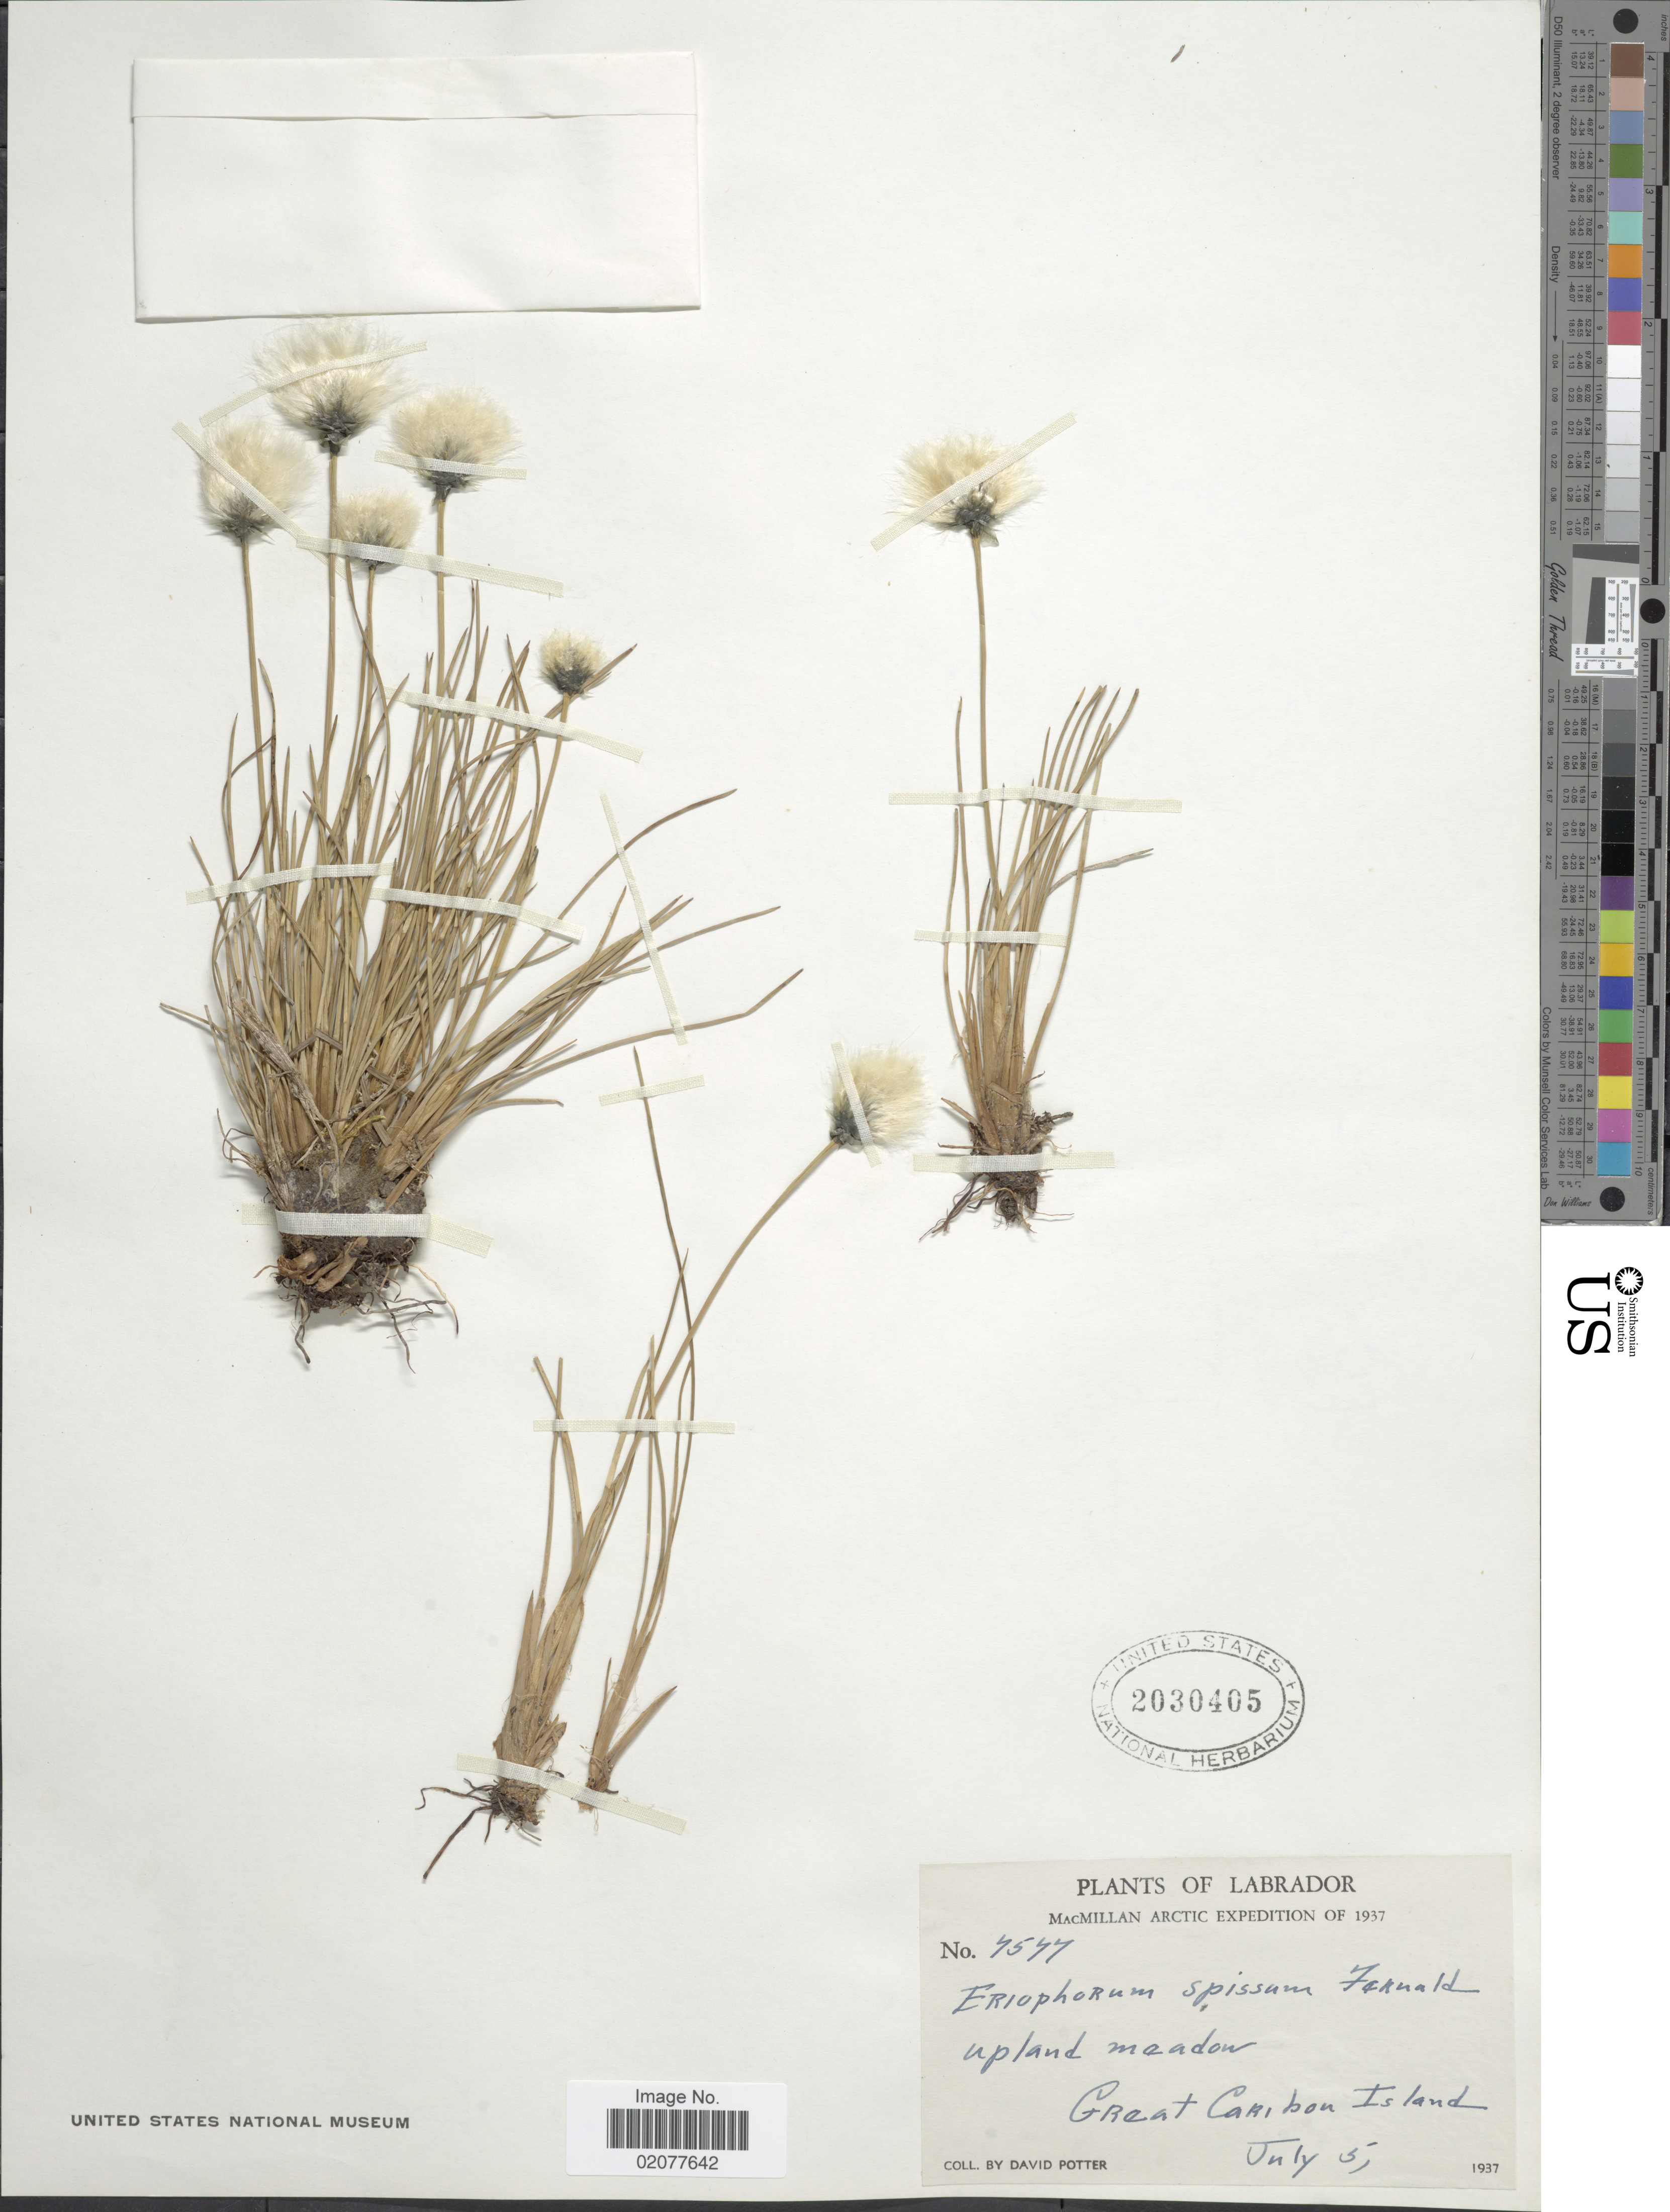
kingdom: Plantae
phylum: Tracheophyta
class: Liliopsida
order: Poales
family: Cyperaceae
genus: Eriophorum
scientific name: Eriophorum spissum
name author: Fernald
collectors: D. Potter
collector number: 7577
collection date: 1937-07-05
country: Canada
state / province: Newfoundland and Labrador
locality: Labrador. Upland meadow, Great Caribou Island.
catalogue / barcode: US 2030405